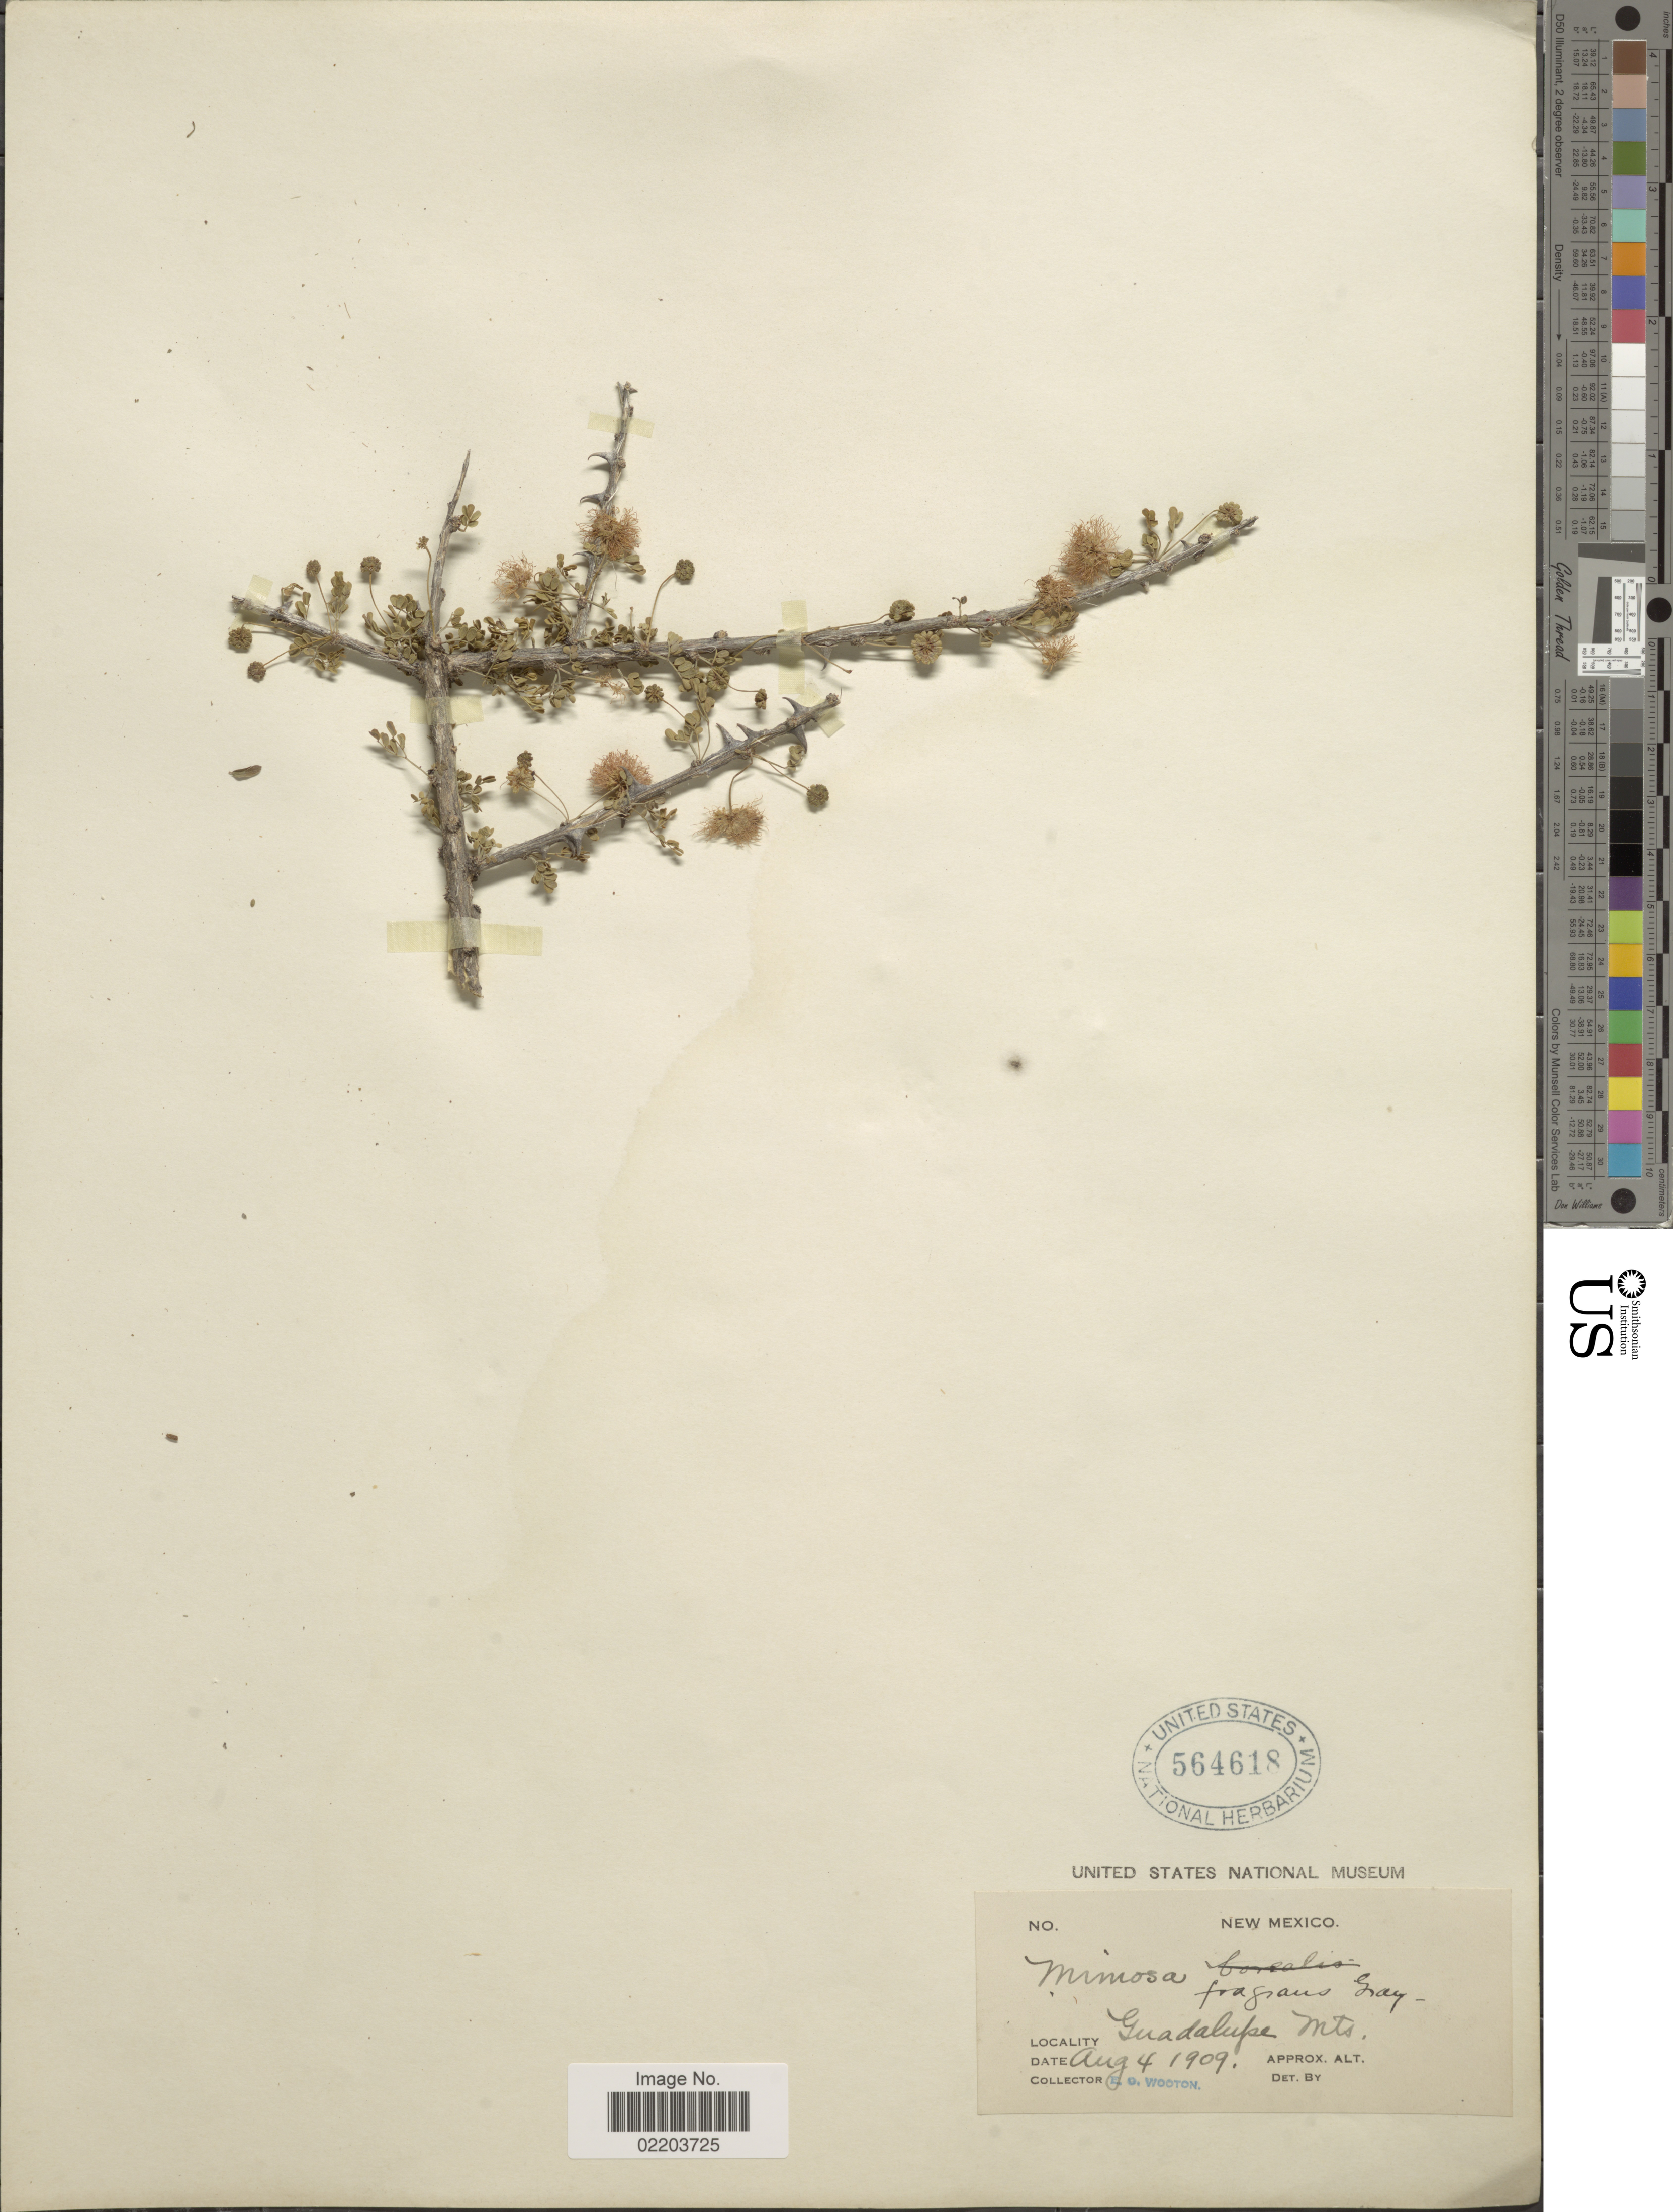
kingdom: Plantae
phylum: Tracheophyta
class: Magnoliopsida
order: Fabales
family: Fabaceae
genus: Mimosa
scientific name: Mimosa borealis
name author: A. Gray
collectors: E. O. Wooton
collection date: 1909-08-04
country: United States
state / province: New Mexico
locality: Guadalupe Mts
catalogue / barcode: US 564618